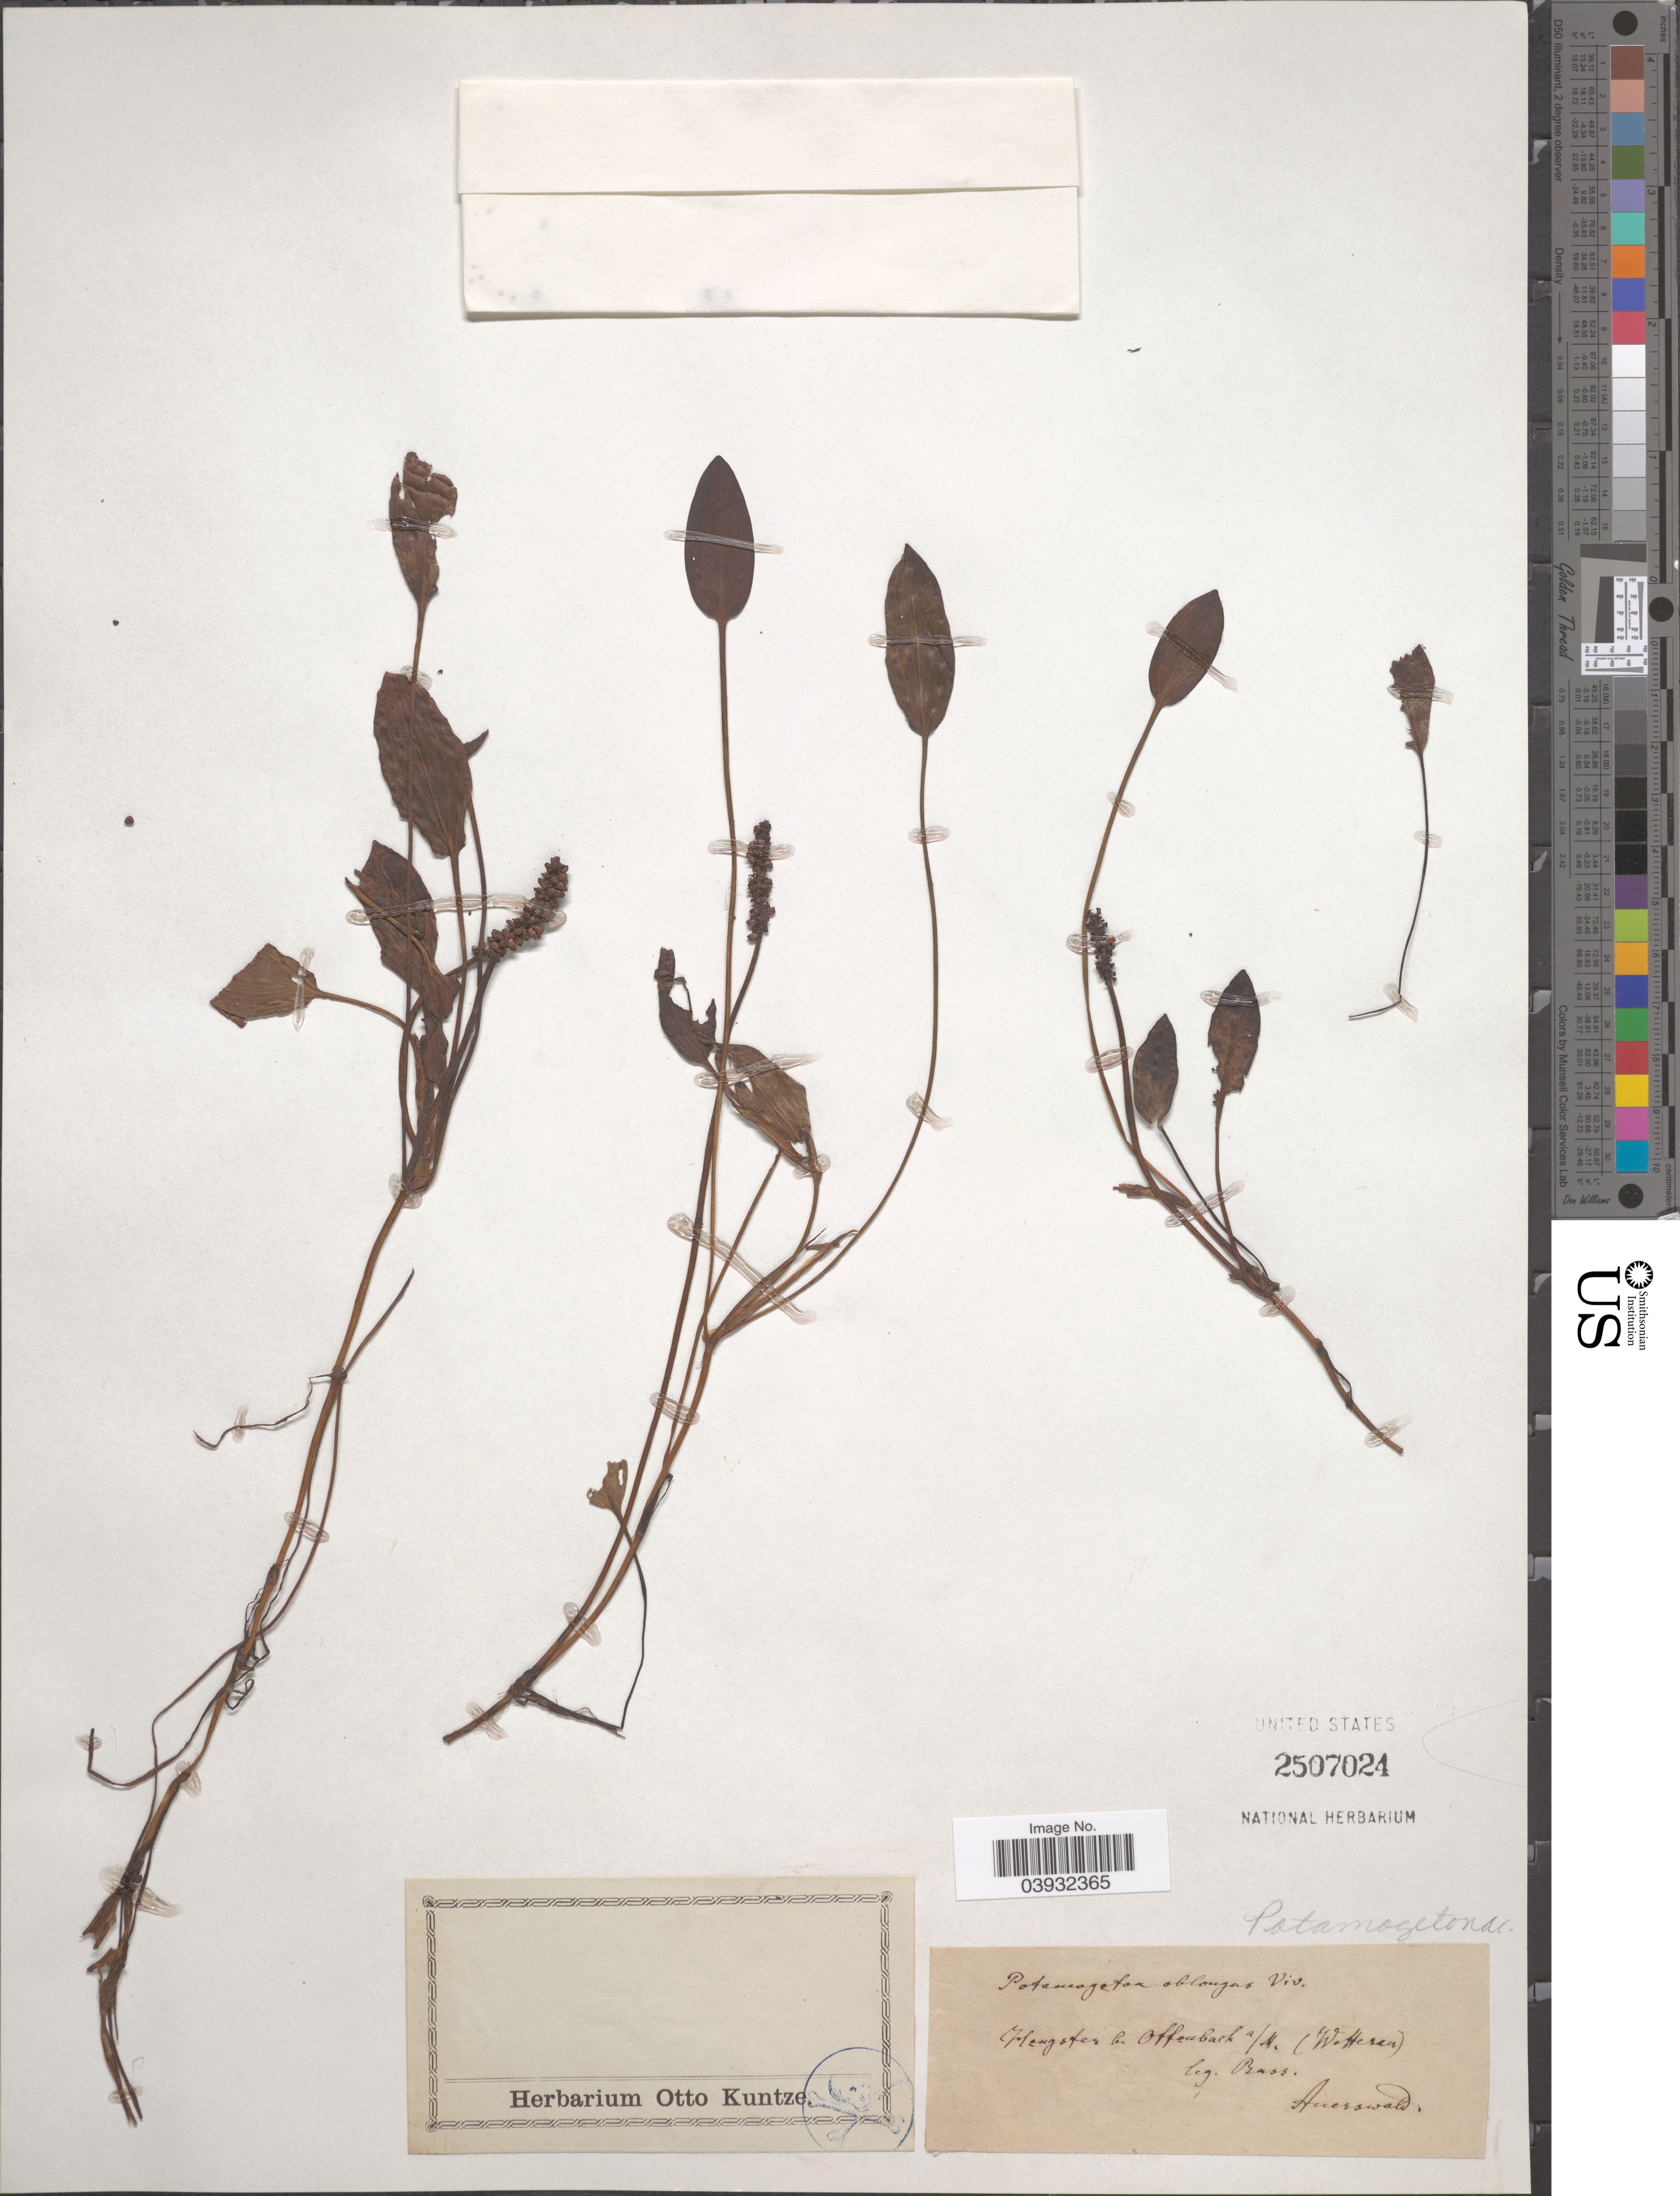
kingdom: Plantae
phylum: Tracheophyta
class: Liliopsida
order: Alismatales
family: Potamogetonaceae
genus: Potamogeton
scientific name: Potamogeton oblongus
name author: Viv.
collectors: -. Bass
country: Belgium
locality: Hengsfer b Offenbach a/M. (Wetteren).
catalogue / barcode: US 2507024